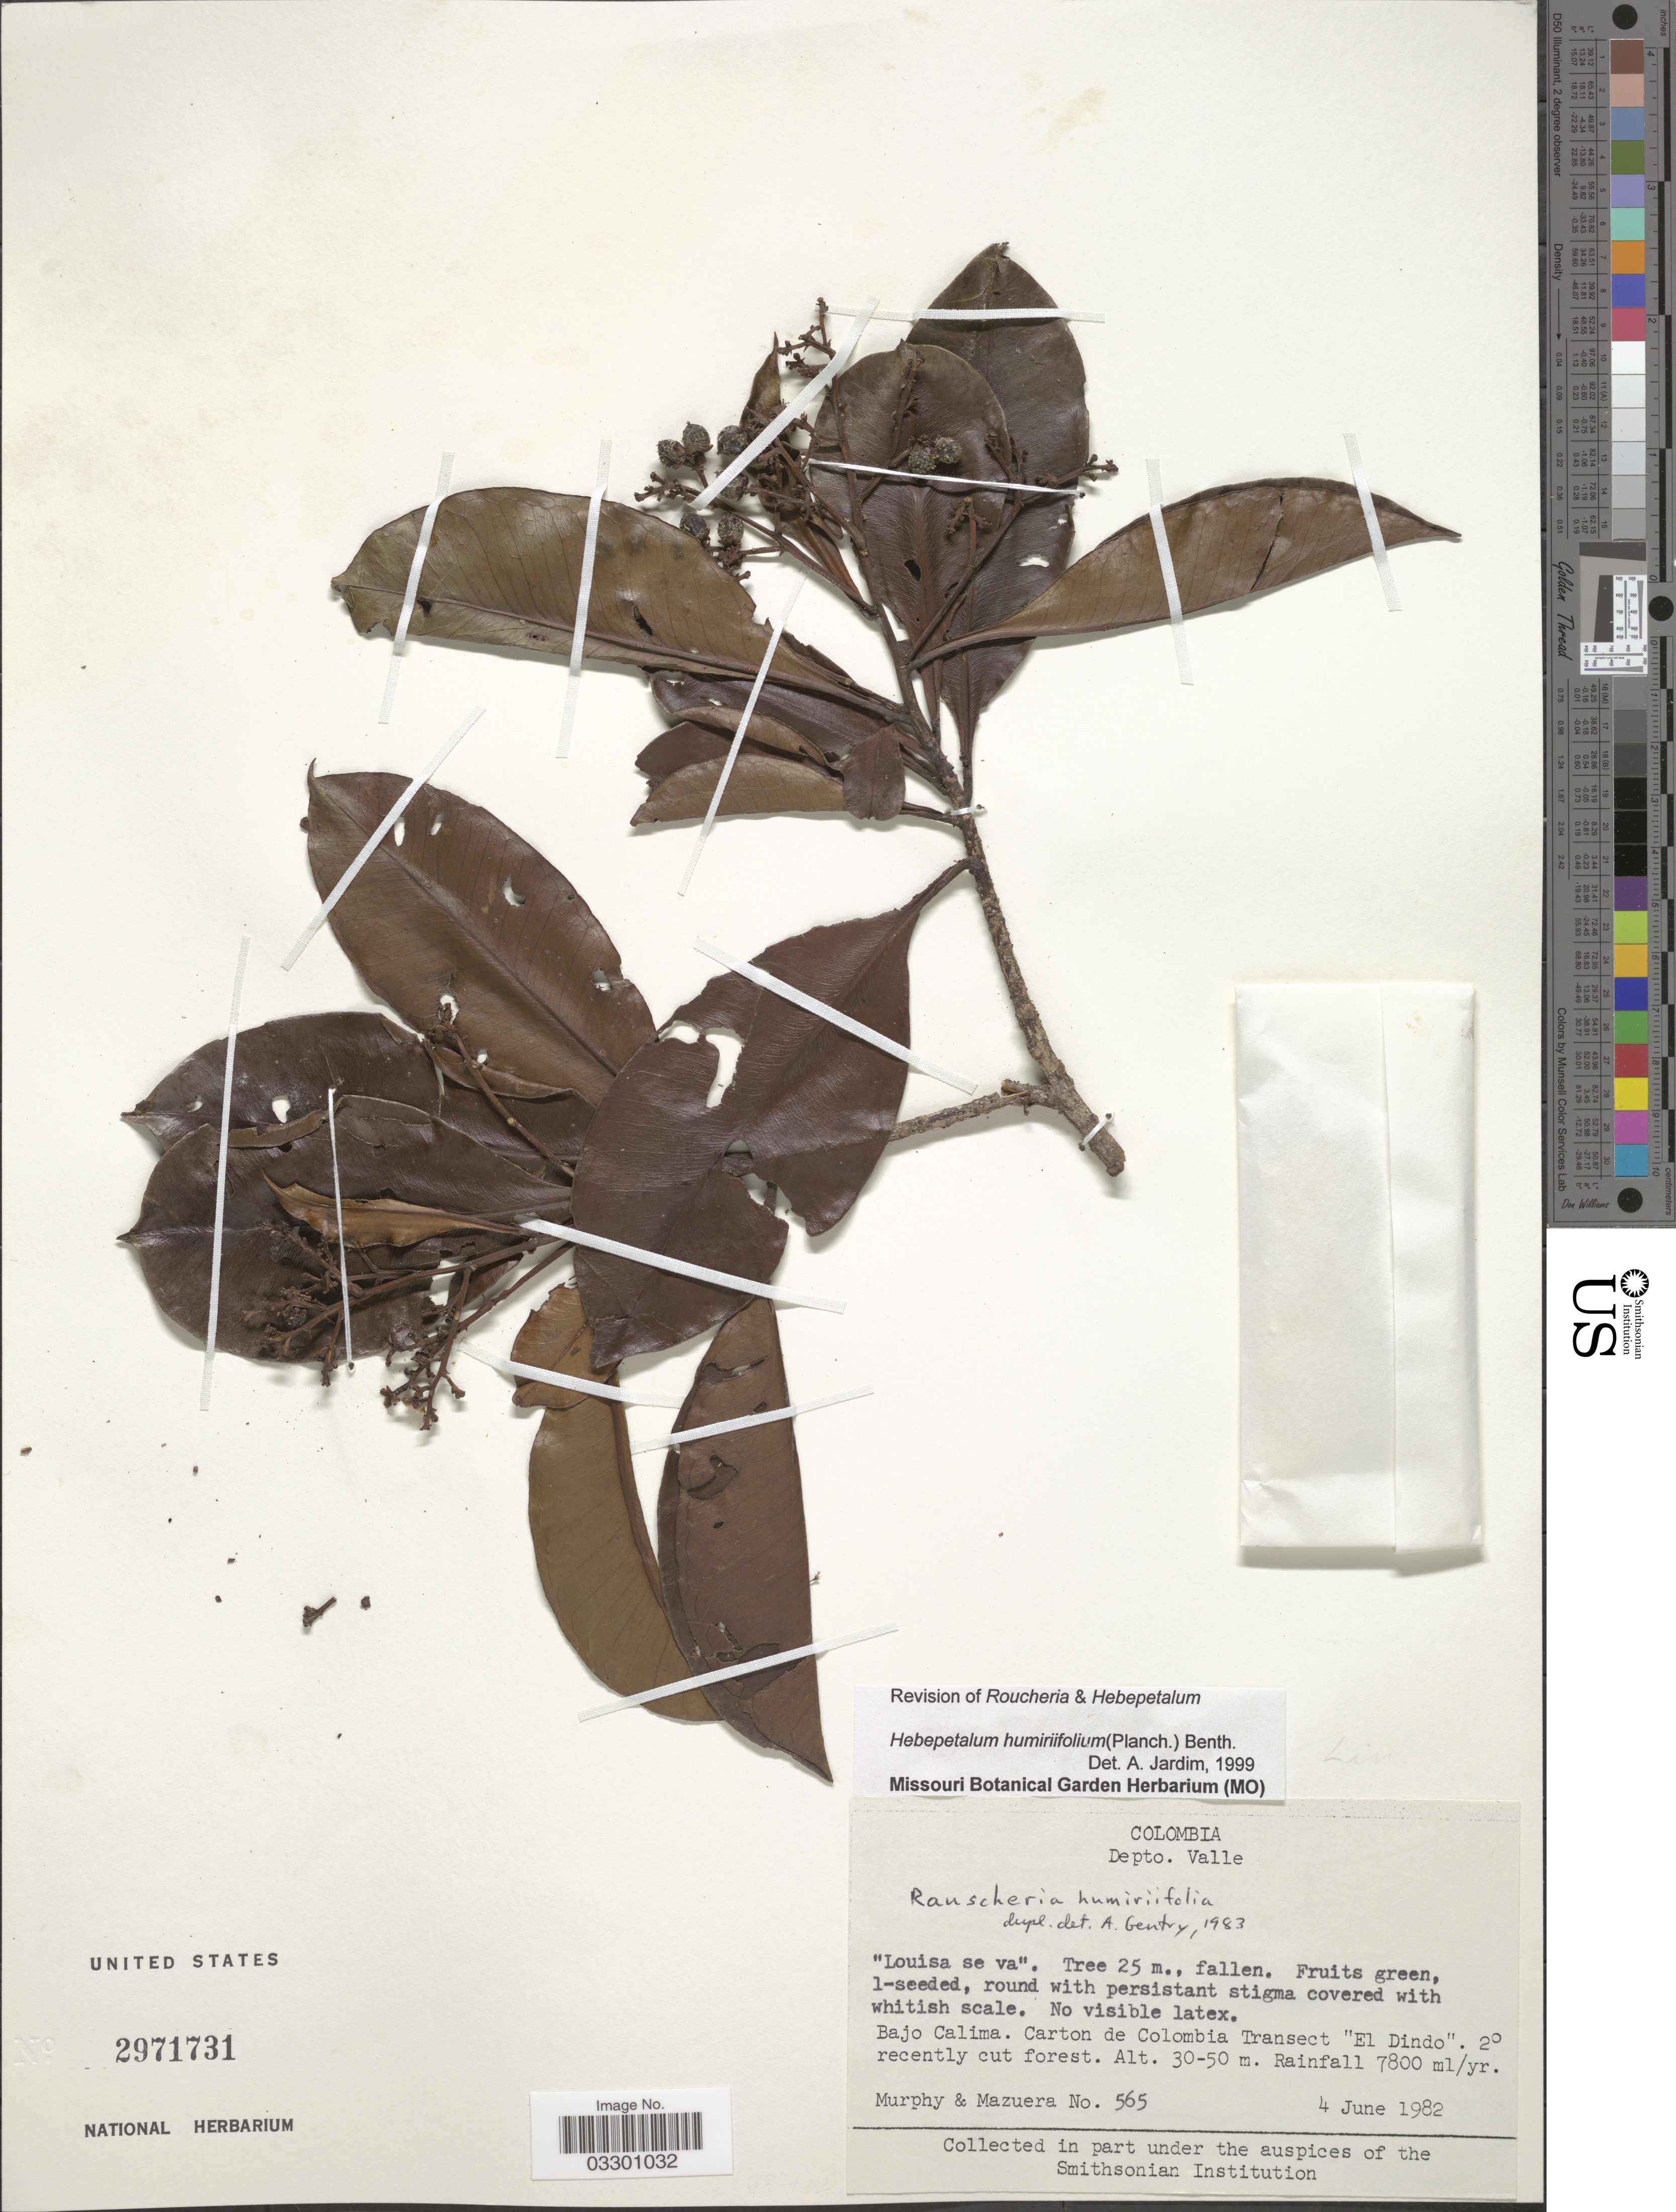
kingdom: Plantae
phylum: Tracheophyta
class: Magnoliopsida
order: Malpighiales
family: Linaceae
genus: Hebepetalum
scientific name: Hebepetalum humiriifolium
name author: (Planch.) Benth.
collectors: -. Murphy & -. Mazuera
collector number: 565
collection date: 1982-06-04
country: Colombia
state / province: Valle del Cauca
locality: Dpto. Valle. Bajo Calima. Carton de Colombia Transect "El Dindo". 2° recently cut forest.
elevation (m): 30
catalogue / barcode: US 2971731